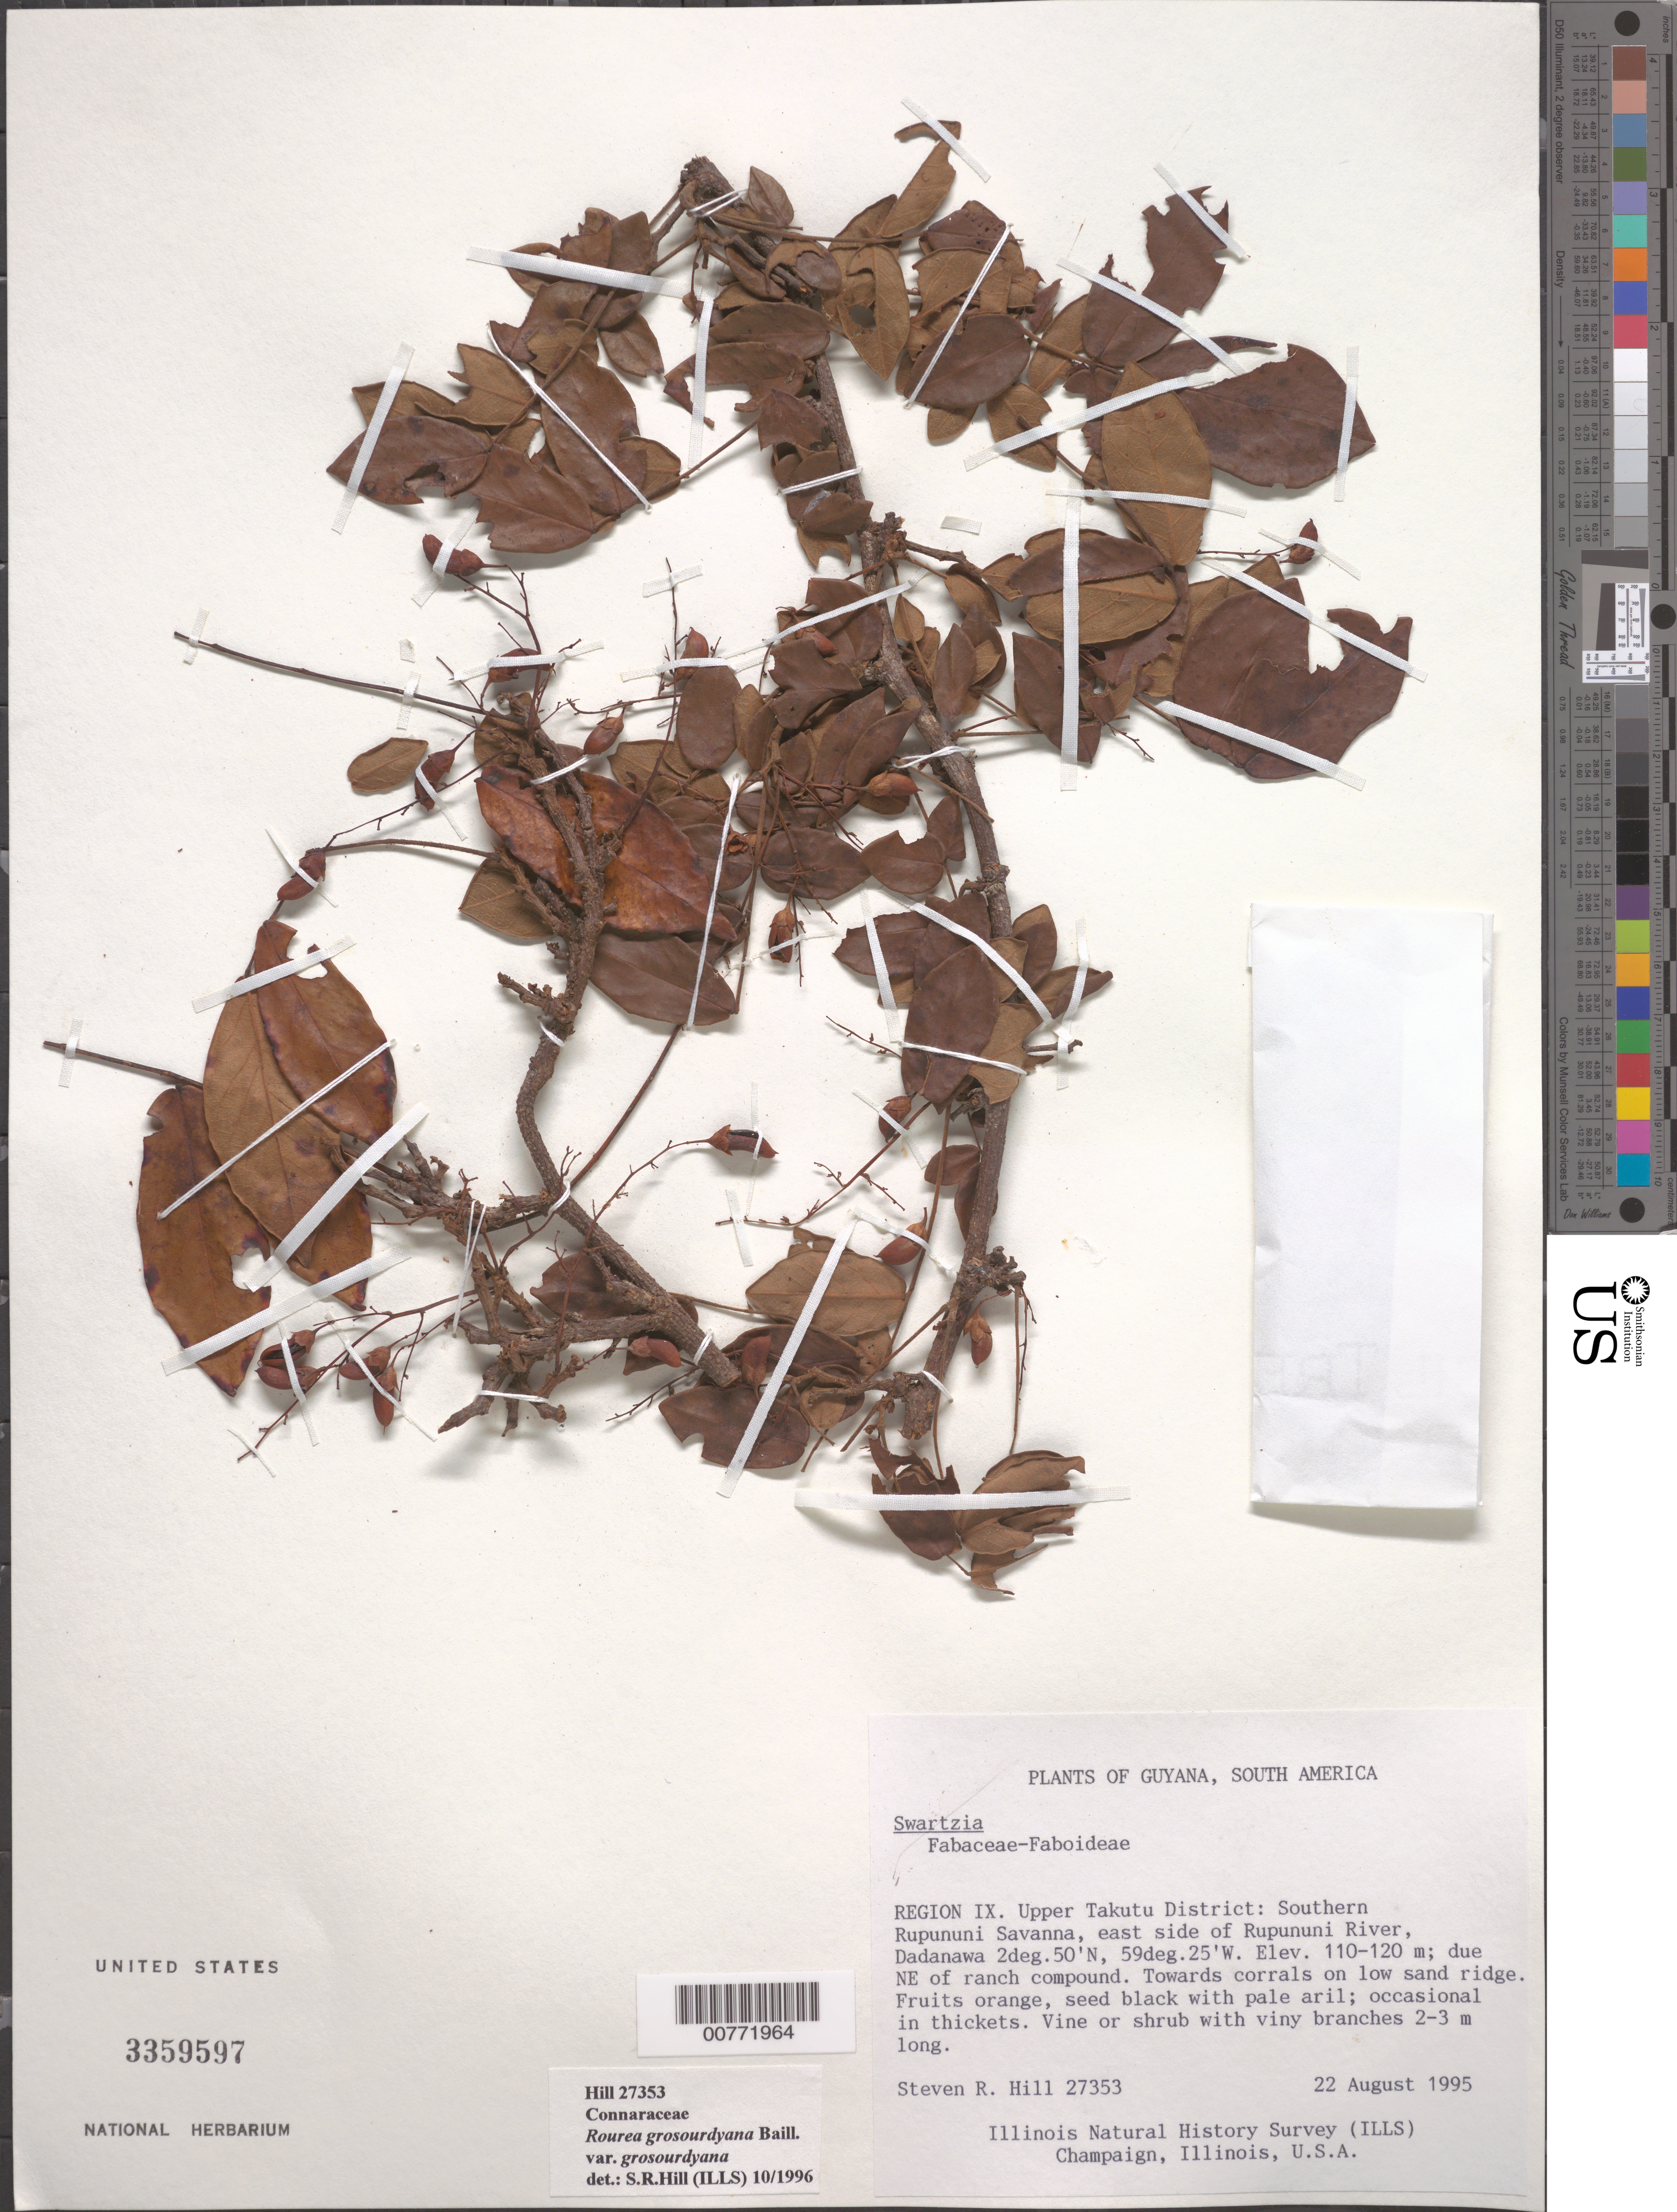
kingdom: Plantae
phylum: Tracheophyta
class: Magnoliopsida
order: Oxalidales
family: Connaraceae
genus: Rourea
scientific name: Rourea grosourdyana var. grosourdyana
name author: Baill.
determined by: Hill, Steven R.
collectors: S. R. Hill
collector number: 27353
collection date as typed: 22-Aug-95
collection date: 1995-08-22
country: Guyana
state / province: U. Takutu-U. Essequibo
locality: Dadanawa, southern Rupununi Savanna, E side of Rupununi R.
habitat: Towards corrals on low sand ridge; in thickets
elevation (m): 110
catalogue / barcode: US 3359597